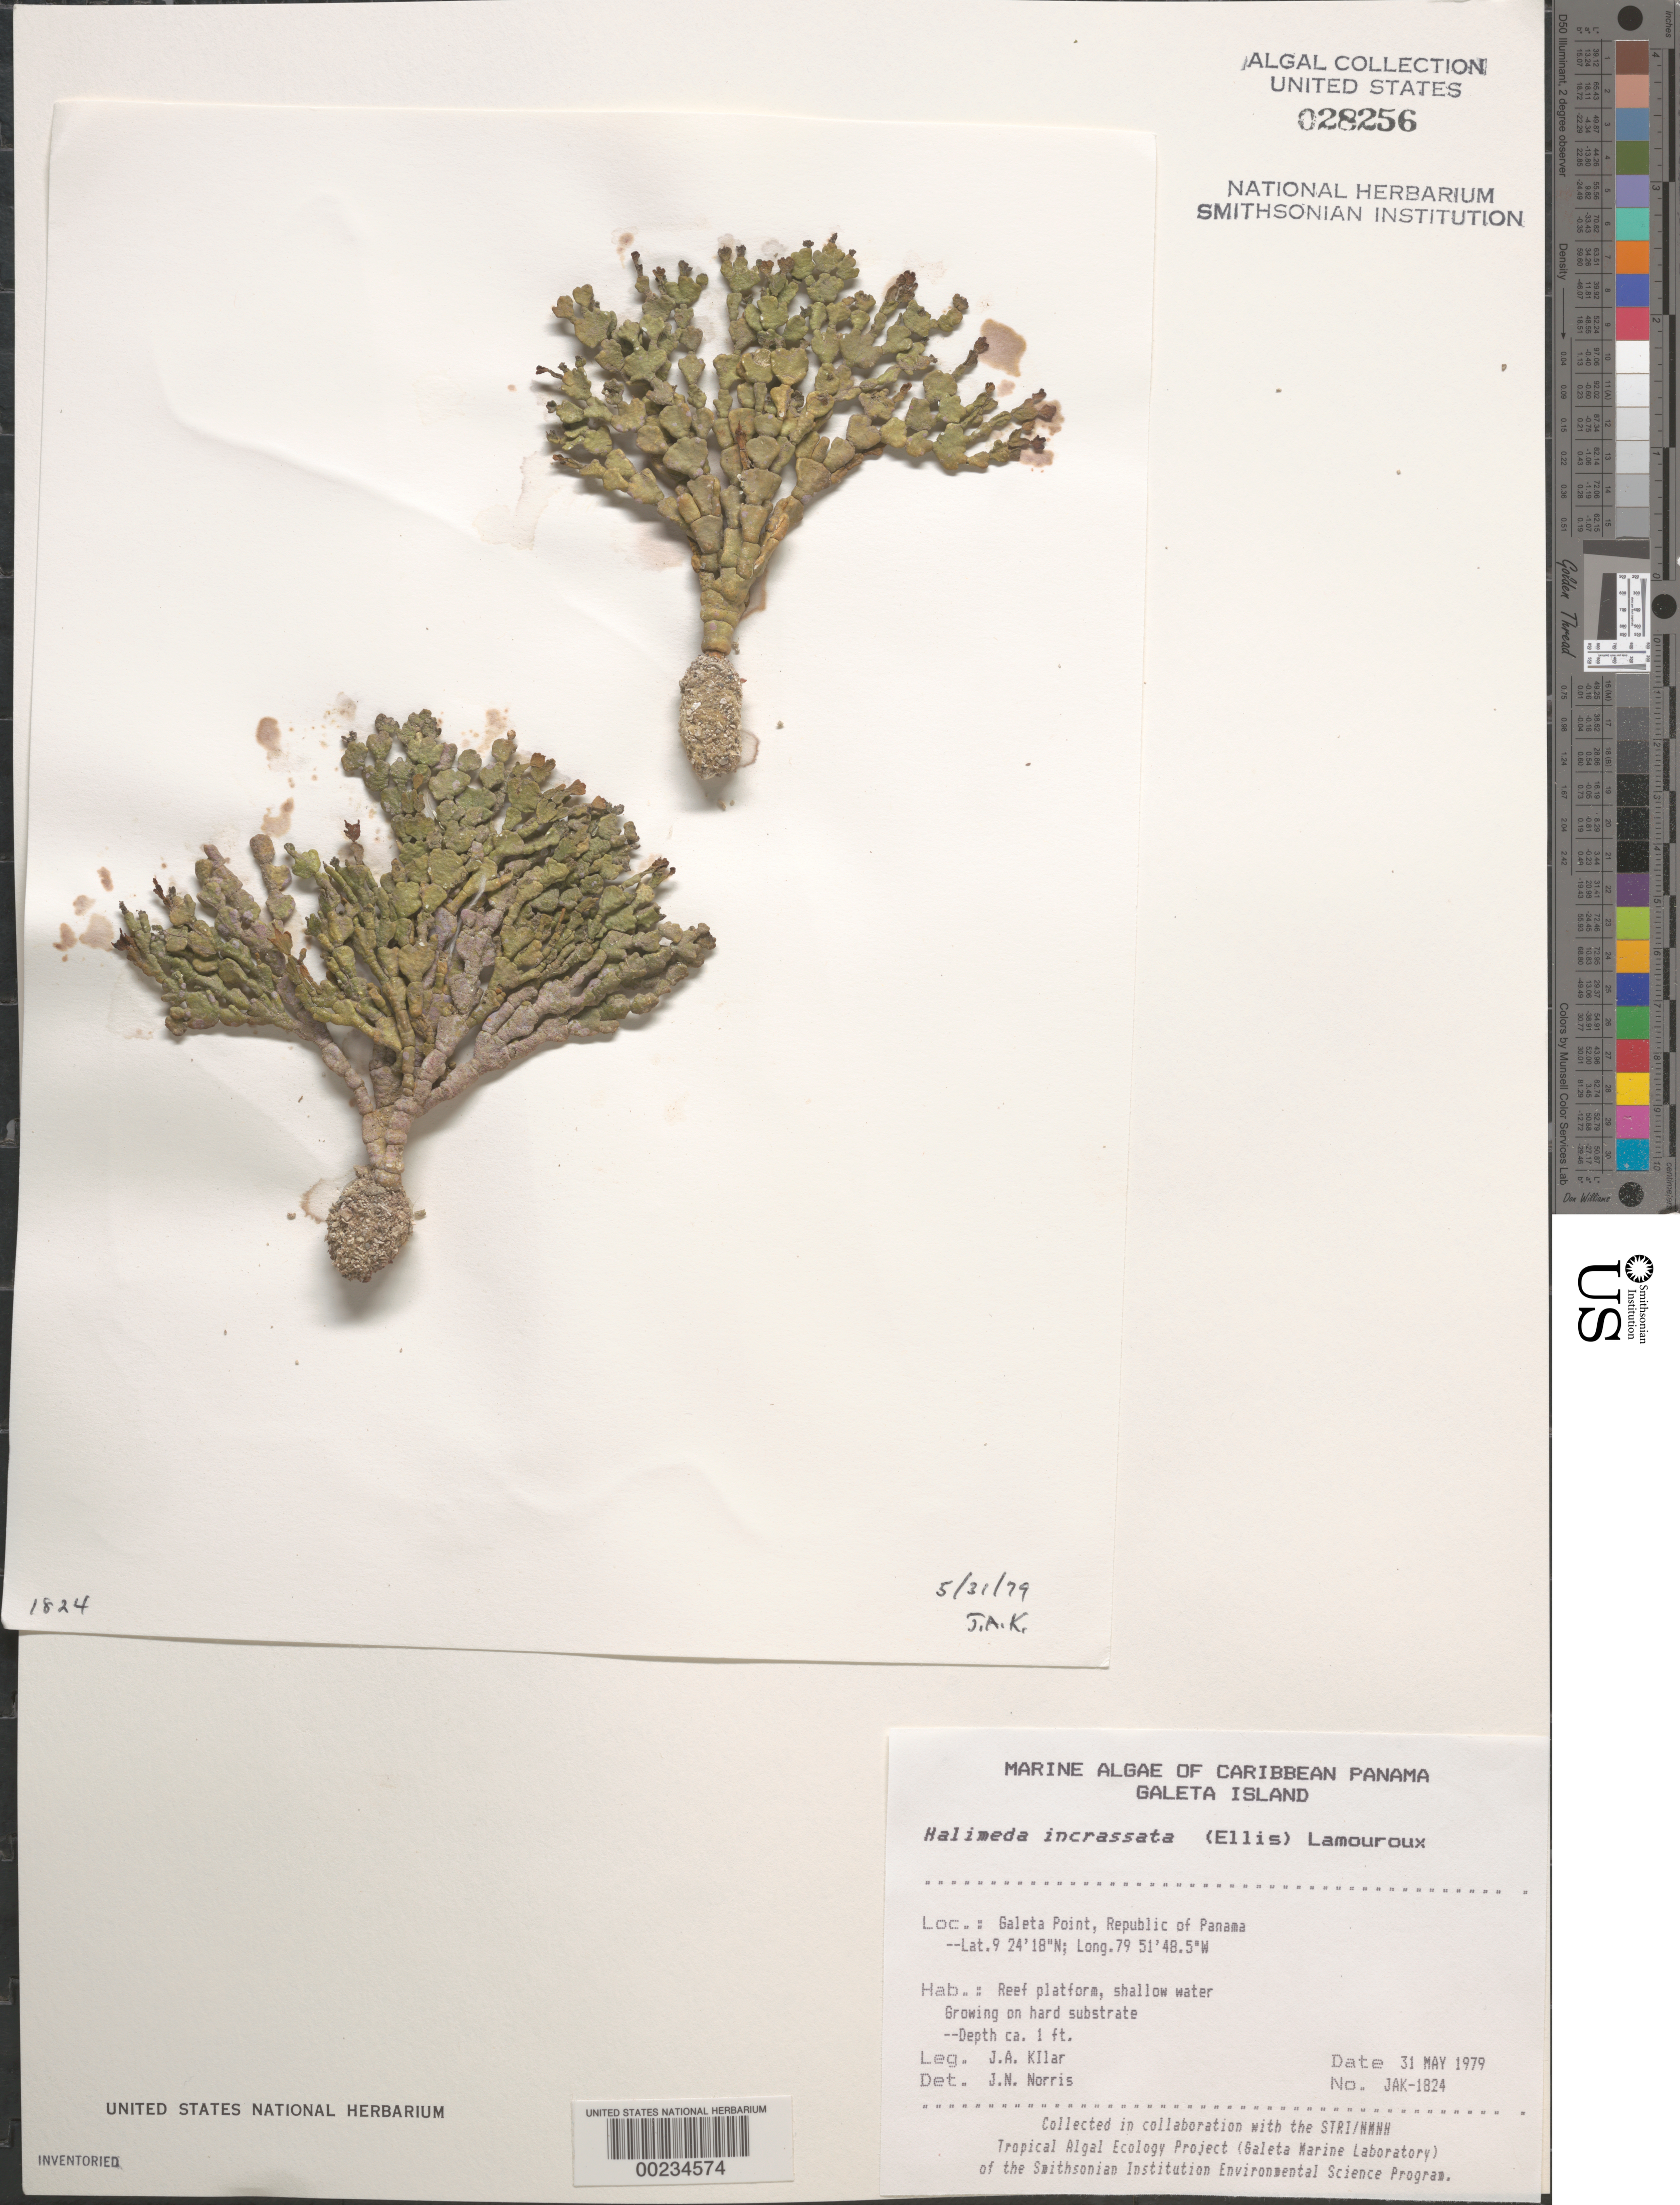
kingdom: Plantae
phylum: Chlorophyta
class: Ulvophyceae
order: Bryopsidales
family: Halimedaceae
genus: Halimeda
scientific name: Halimeda incrassata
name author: (J. Ellis) J.V.Lamouroux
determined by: Norris, James N.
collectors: J. A. Kilar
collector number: JAK-1824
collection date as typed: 31 May 1979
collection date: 1979-05-31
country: Panama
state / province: Colón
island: Galeta Island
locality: Galeta Point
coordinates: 9 24' 18" N, 79 51' 48.5" W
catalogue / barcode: US 28256